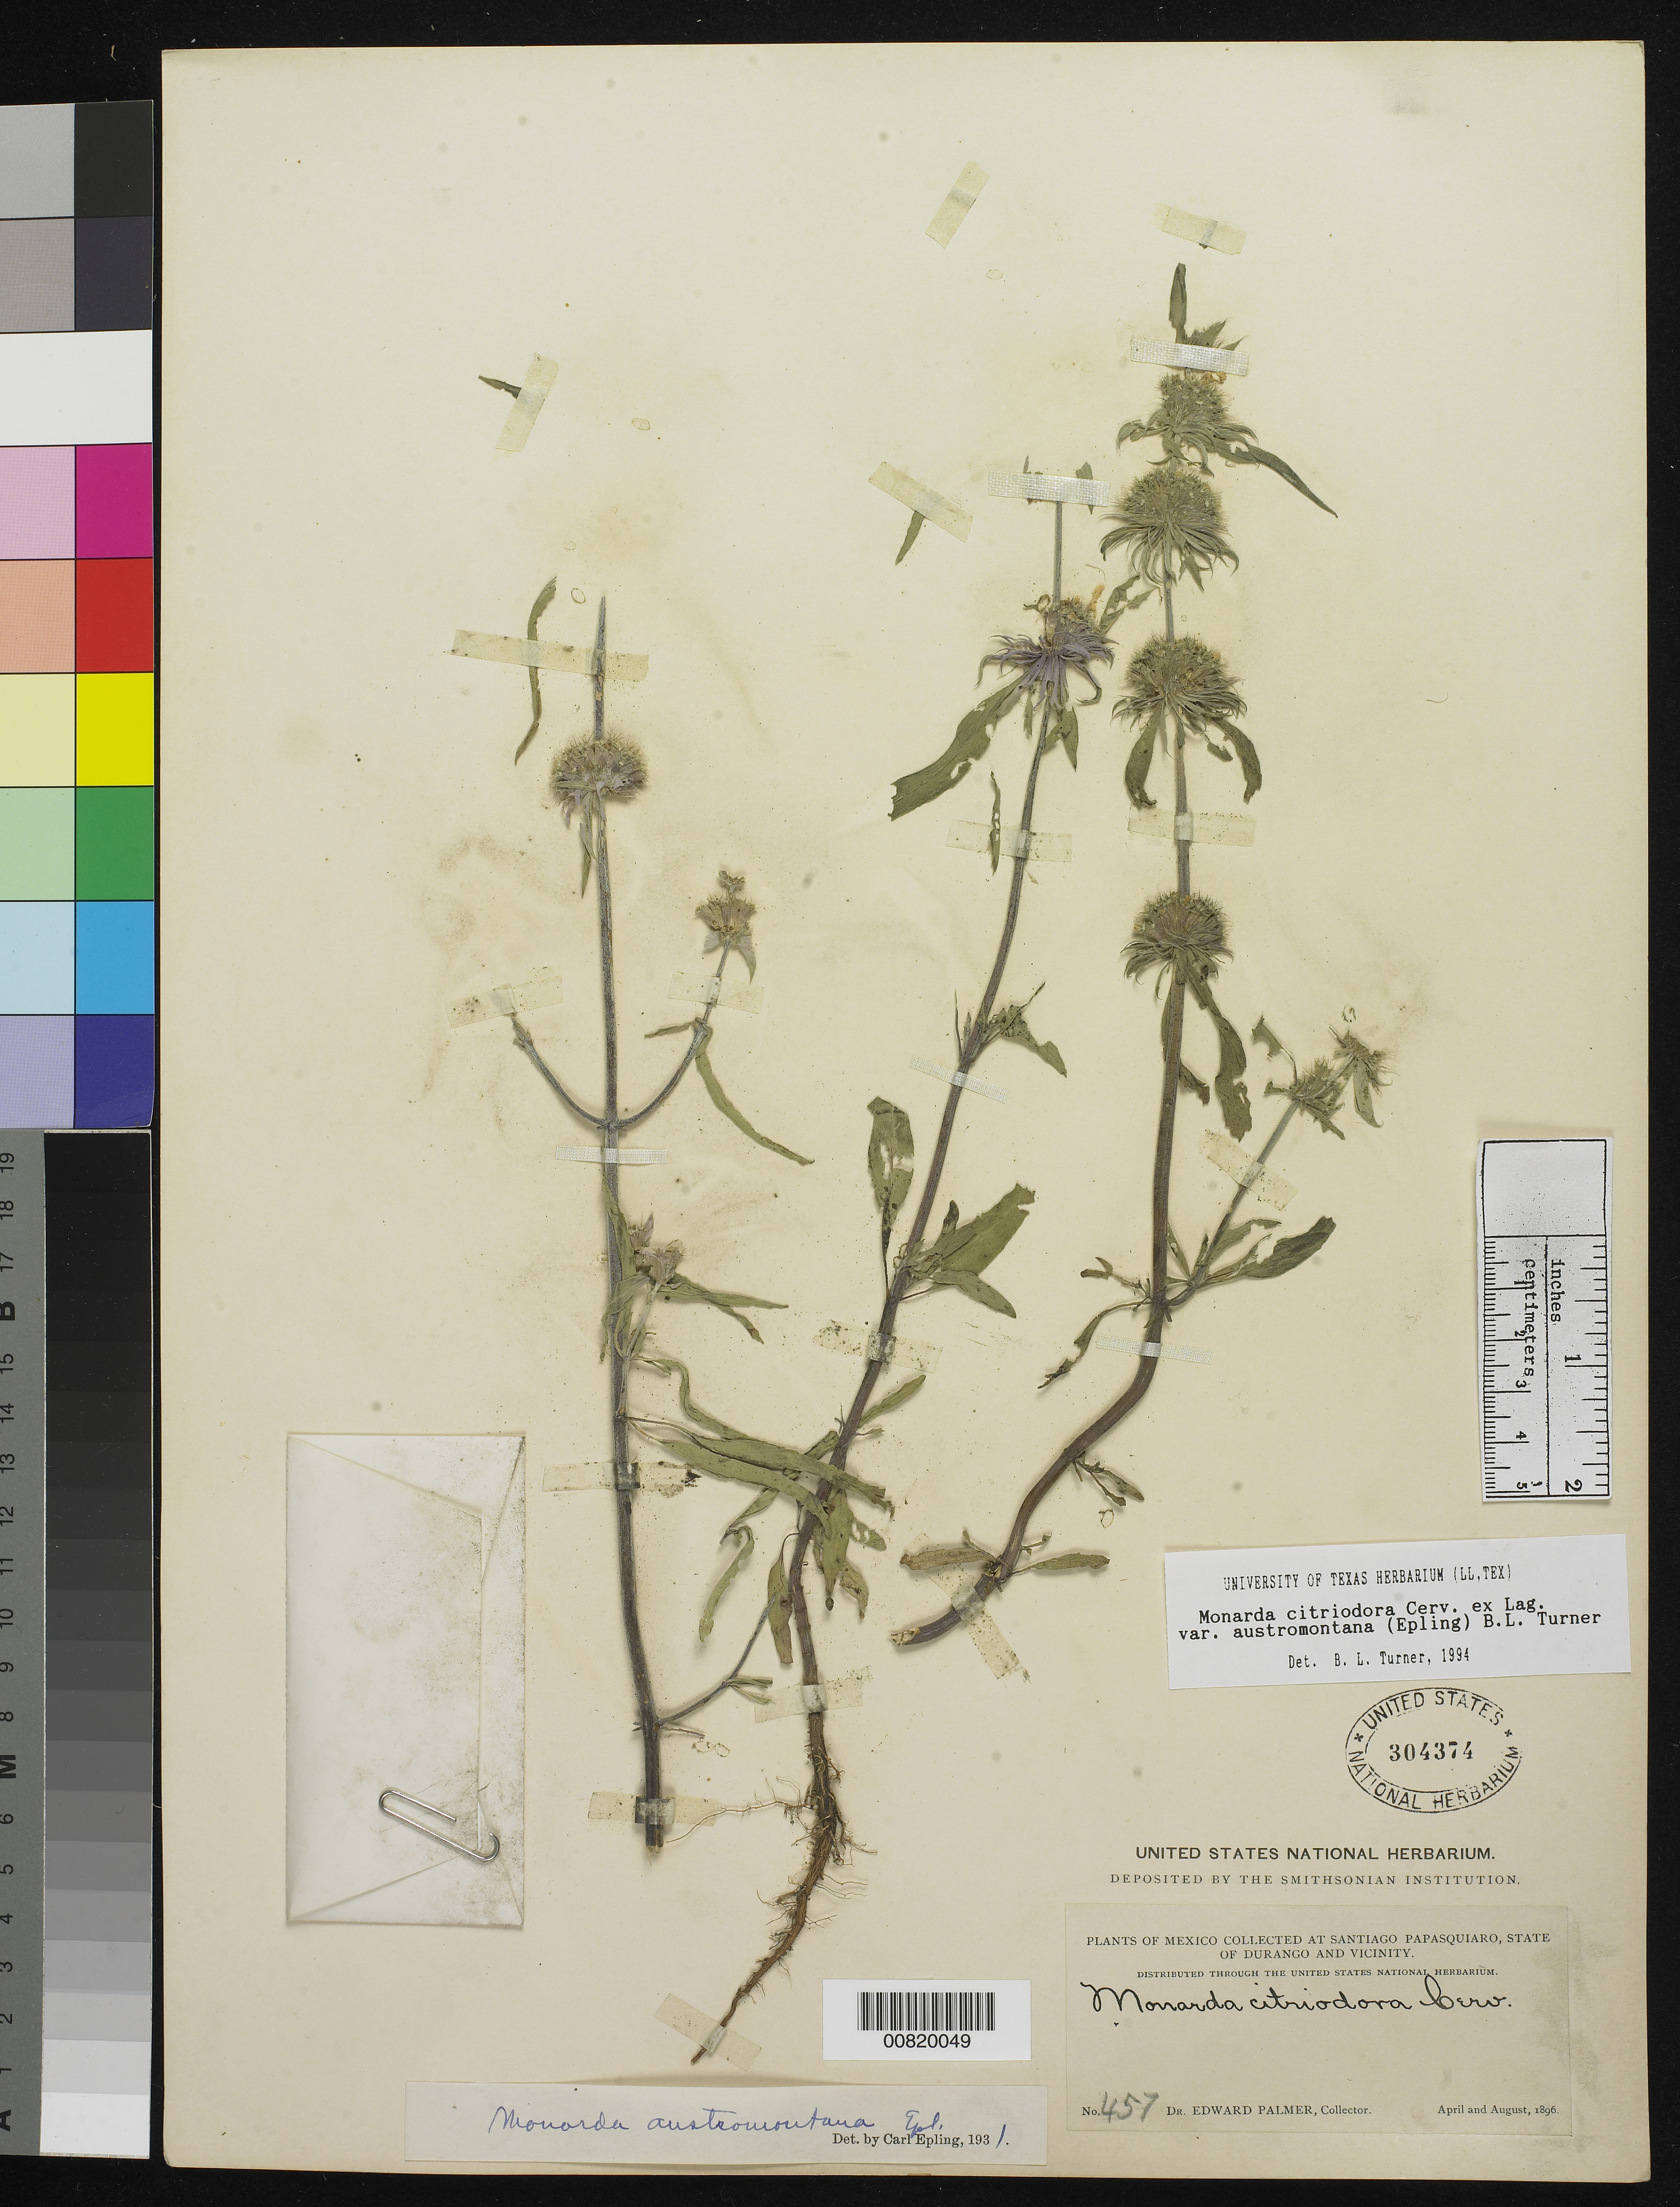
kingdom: Plantae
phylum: Tracheophyta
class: Magnoliopsida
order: Lamiales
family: Lamiaceae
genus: Monarda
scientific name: Monarda citriodora var. austromontana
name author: (Epling) B.L. Turner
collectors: E. Palmer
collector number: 457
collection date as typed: Apr 1896 to -- Aug 1896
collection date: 1896-04/1896-08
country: Mexico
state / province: Durango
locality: Santiago Papasquiaro, Durango and vicinity.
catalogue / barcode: US 304374